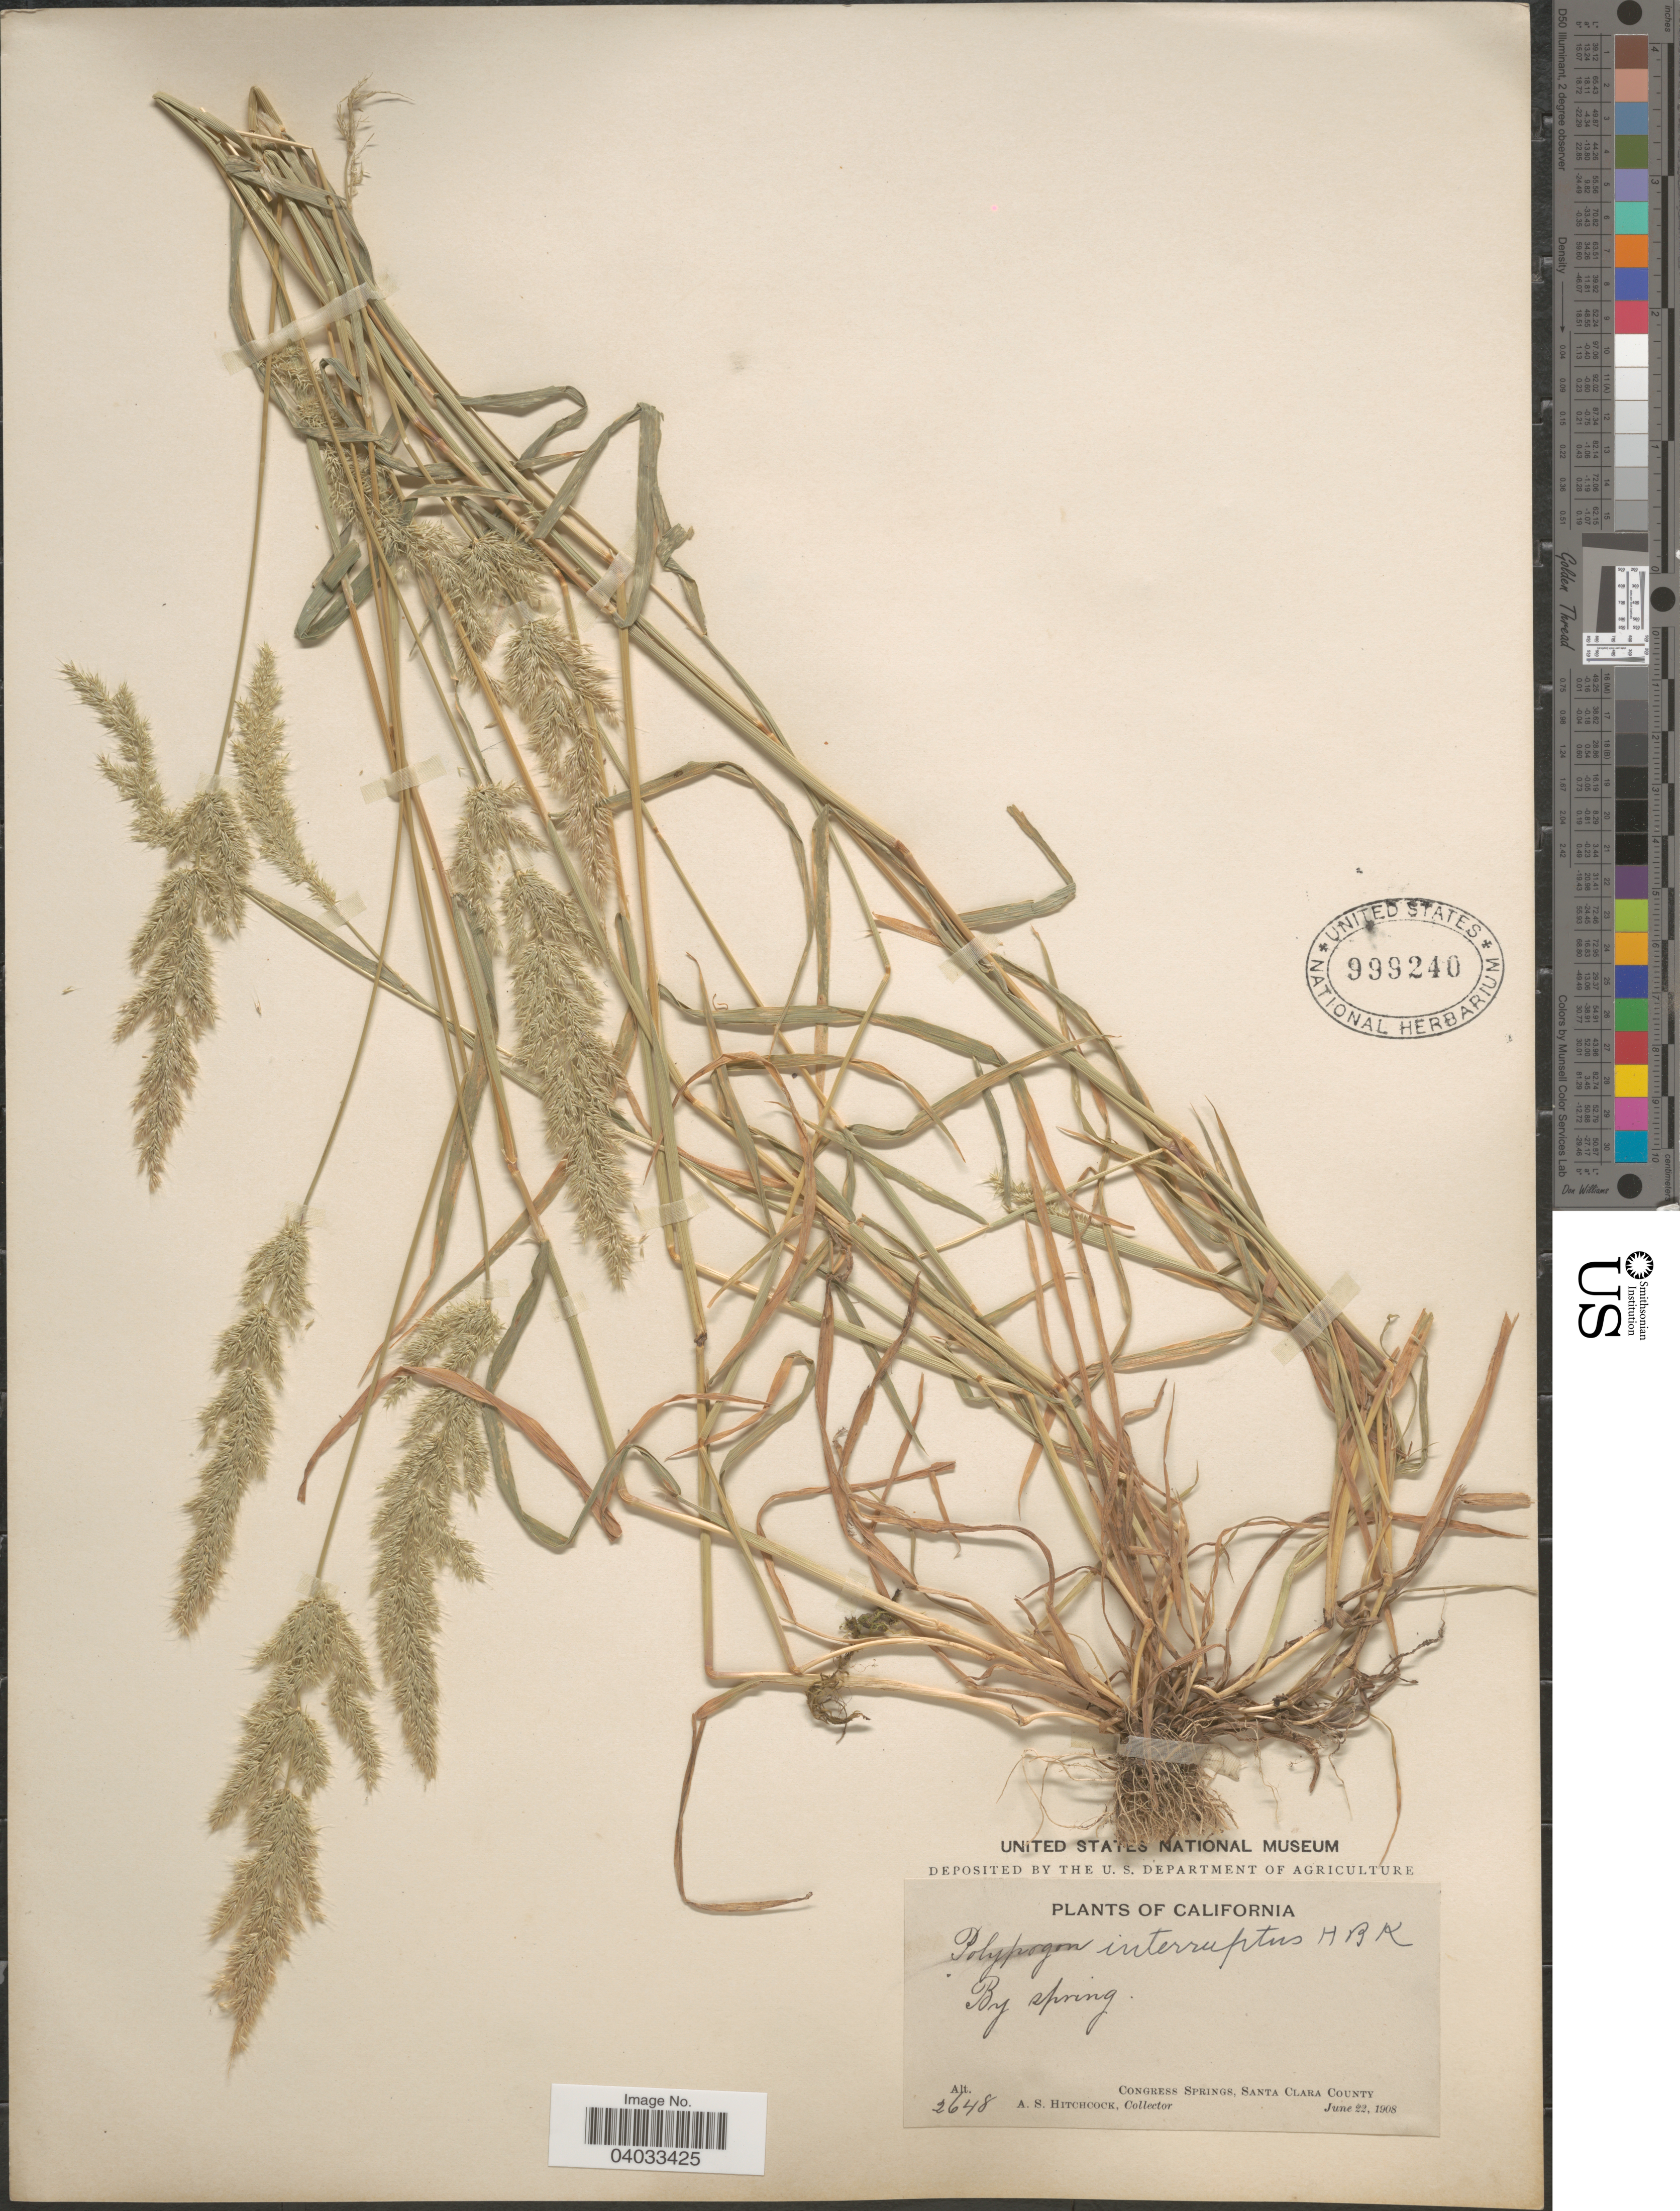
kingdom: Plantae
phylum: Tracheophyta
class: Liliopsida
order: Poales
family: Poaceae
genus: Polypogon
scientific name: Polypogon interruptus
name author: Kunth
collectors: A. S. Hitchcock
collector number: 2648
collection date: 1908-06-22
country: United States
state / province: California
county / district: Santa Clara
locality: By spring. Congress Springs, Santa Clara County.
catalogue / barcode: US 999240